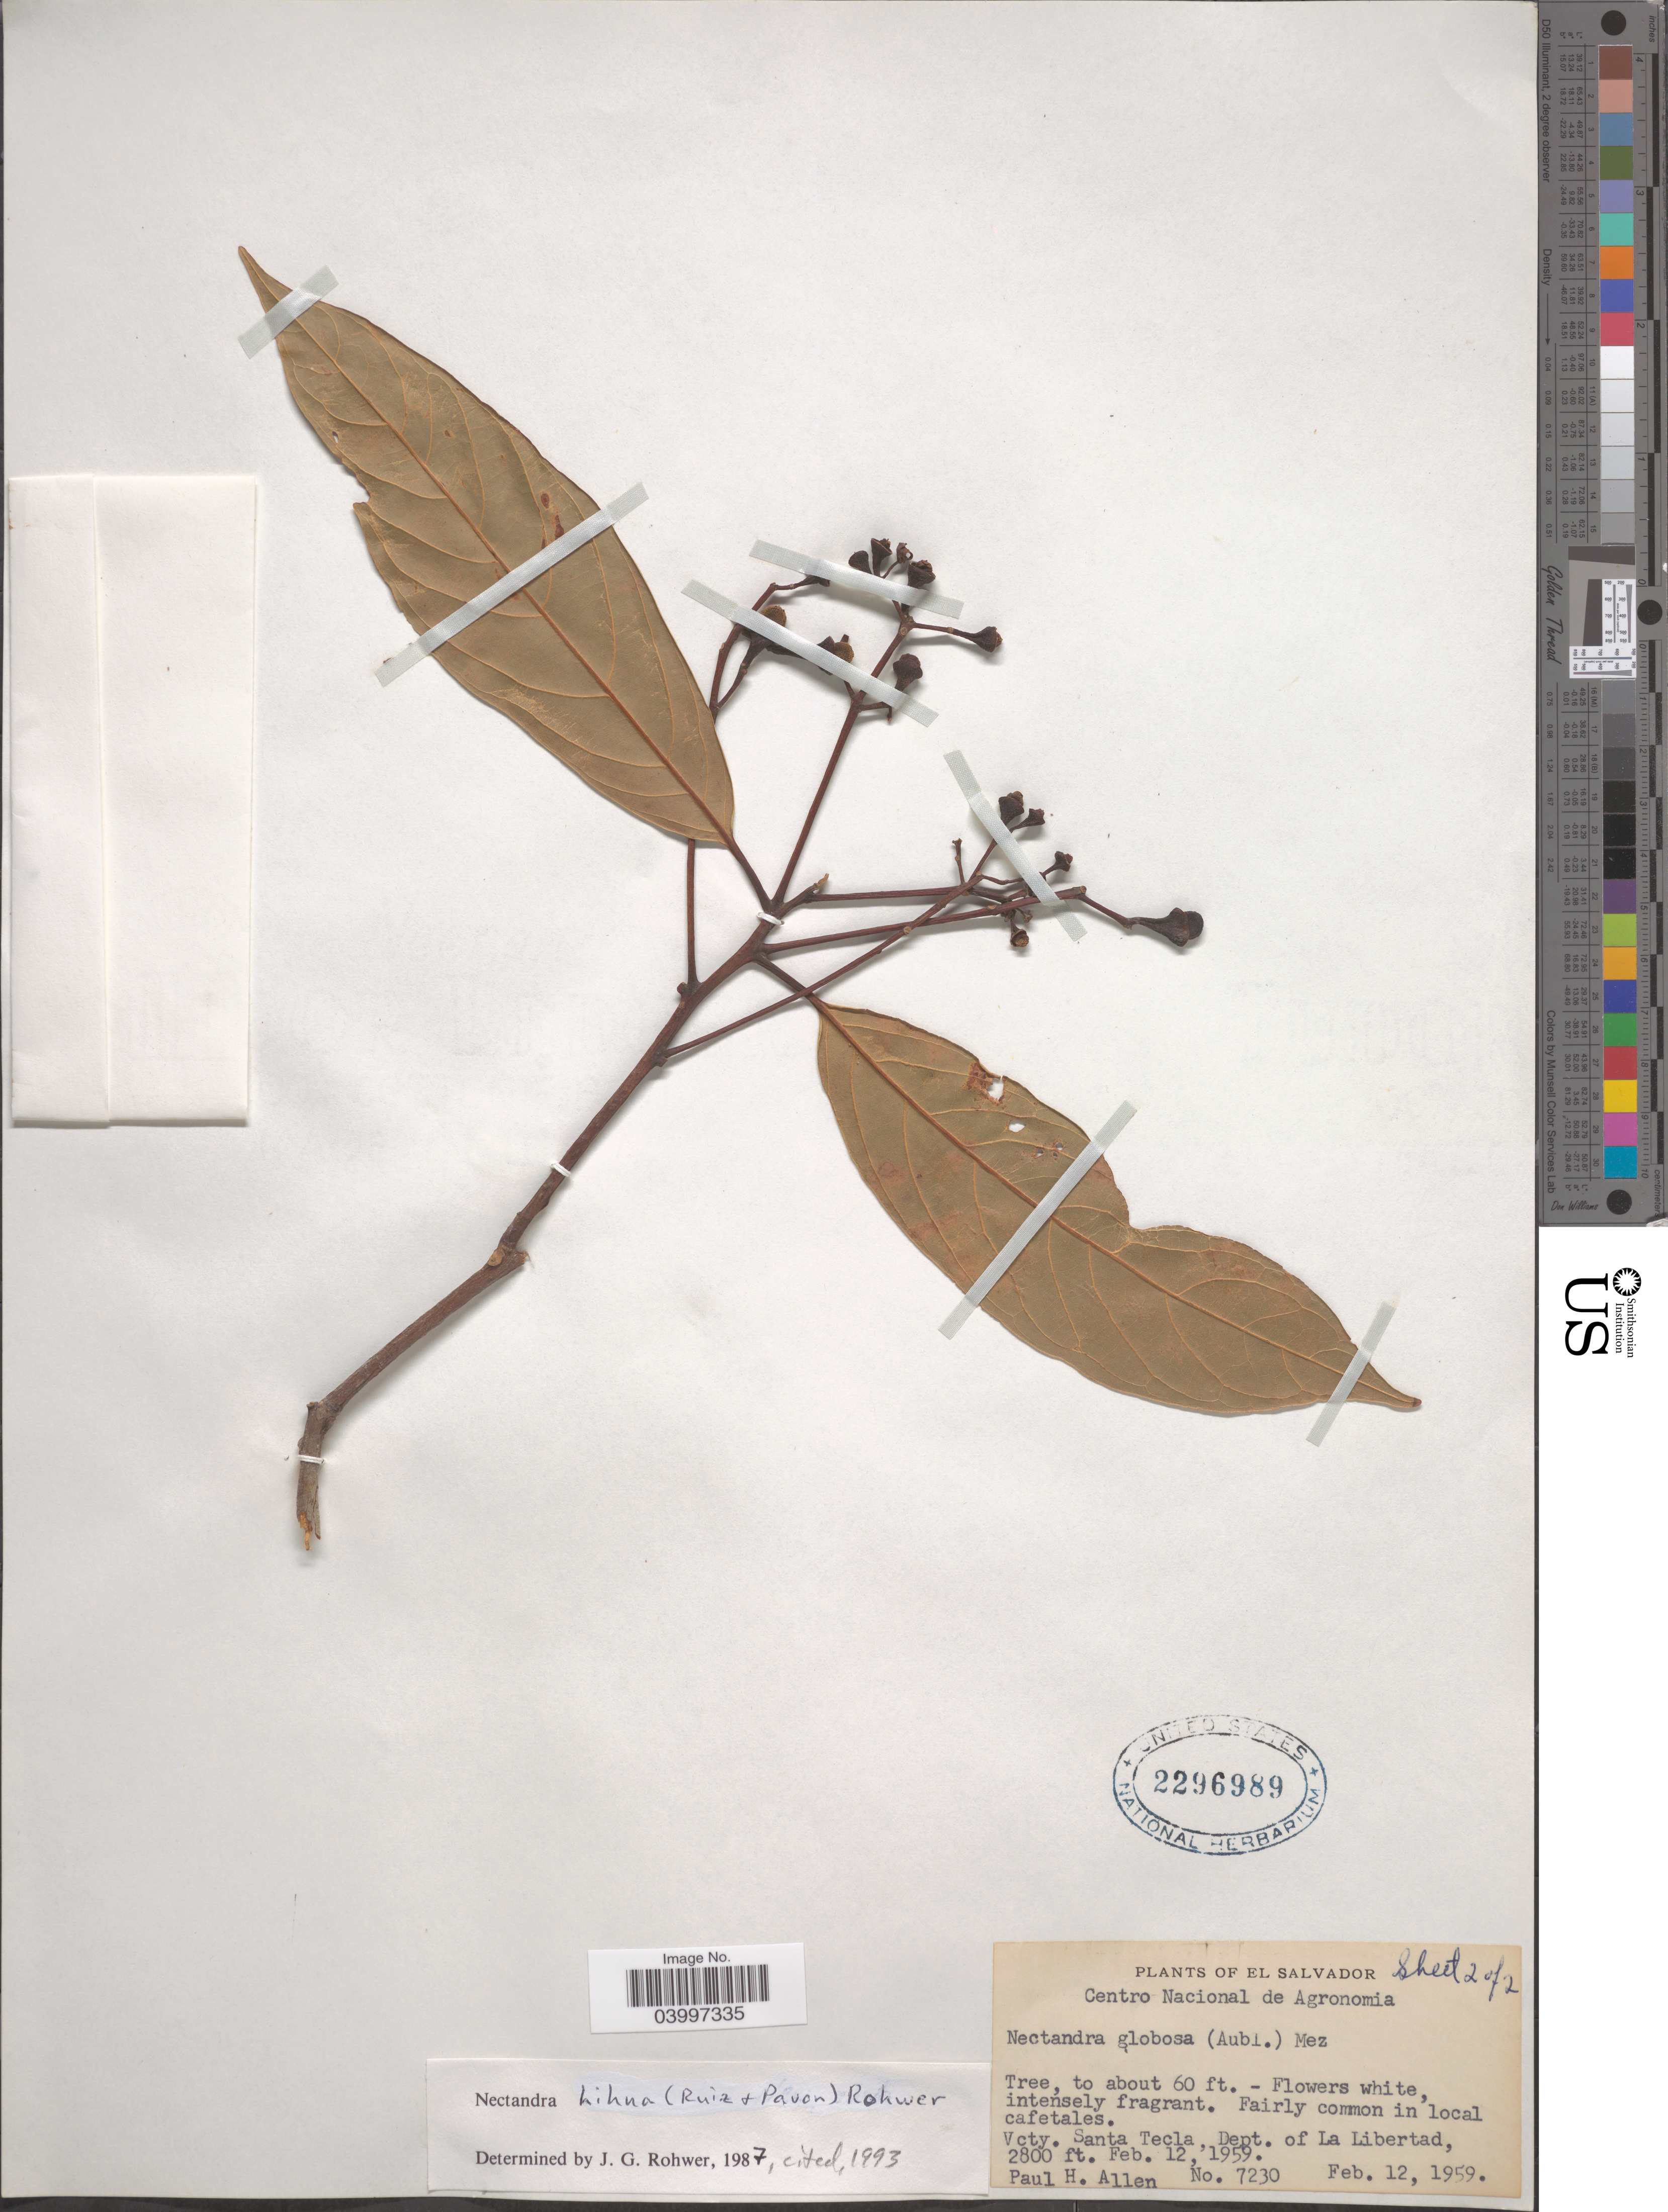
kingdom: Plantae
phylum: Tracheophyta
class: Magnoliopsida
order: Laurales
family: Lauraceae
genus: Nectandra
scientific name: Nectandra hihua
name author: (Ruiz & Pav.) Rohwer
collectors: P. H. Allen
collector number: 7230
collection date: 1959-02-12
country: El Salvador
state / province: La Libertad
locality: Vcty. Santa Tecla, Dept. of La Libertad.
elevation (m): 853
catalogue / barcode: US 2296989